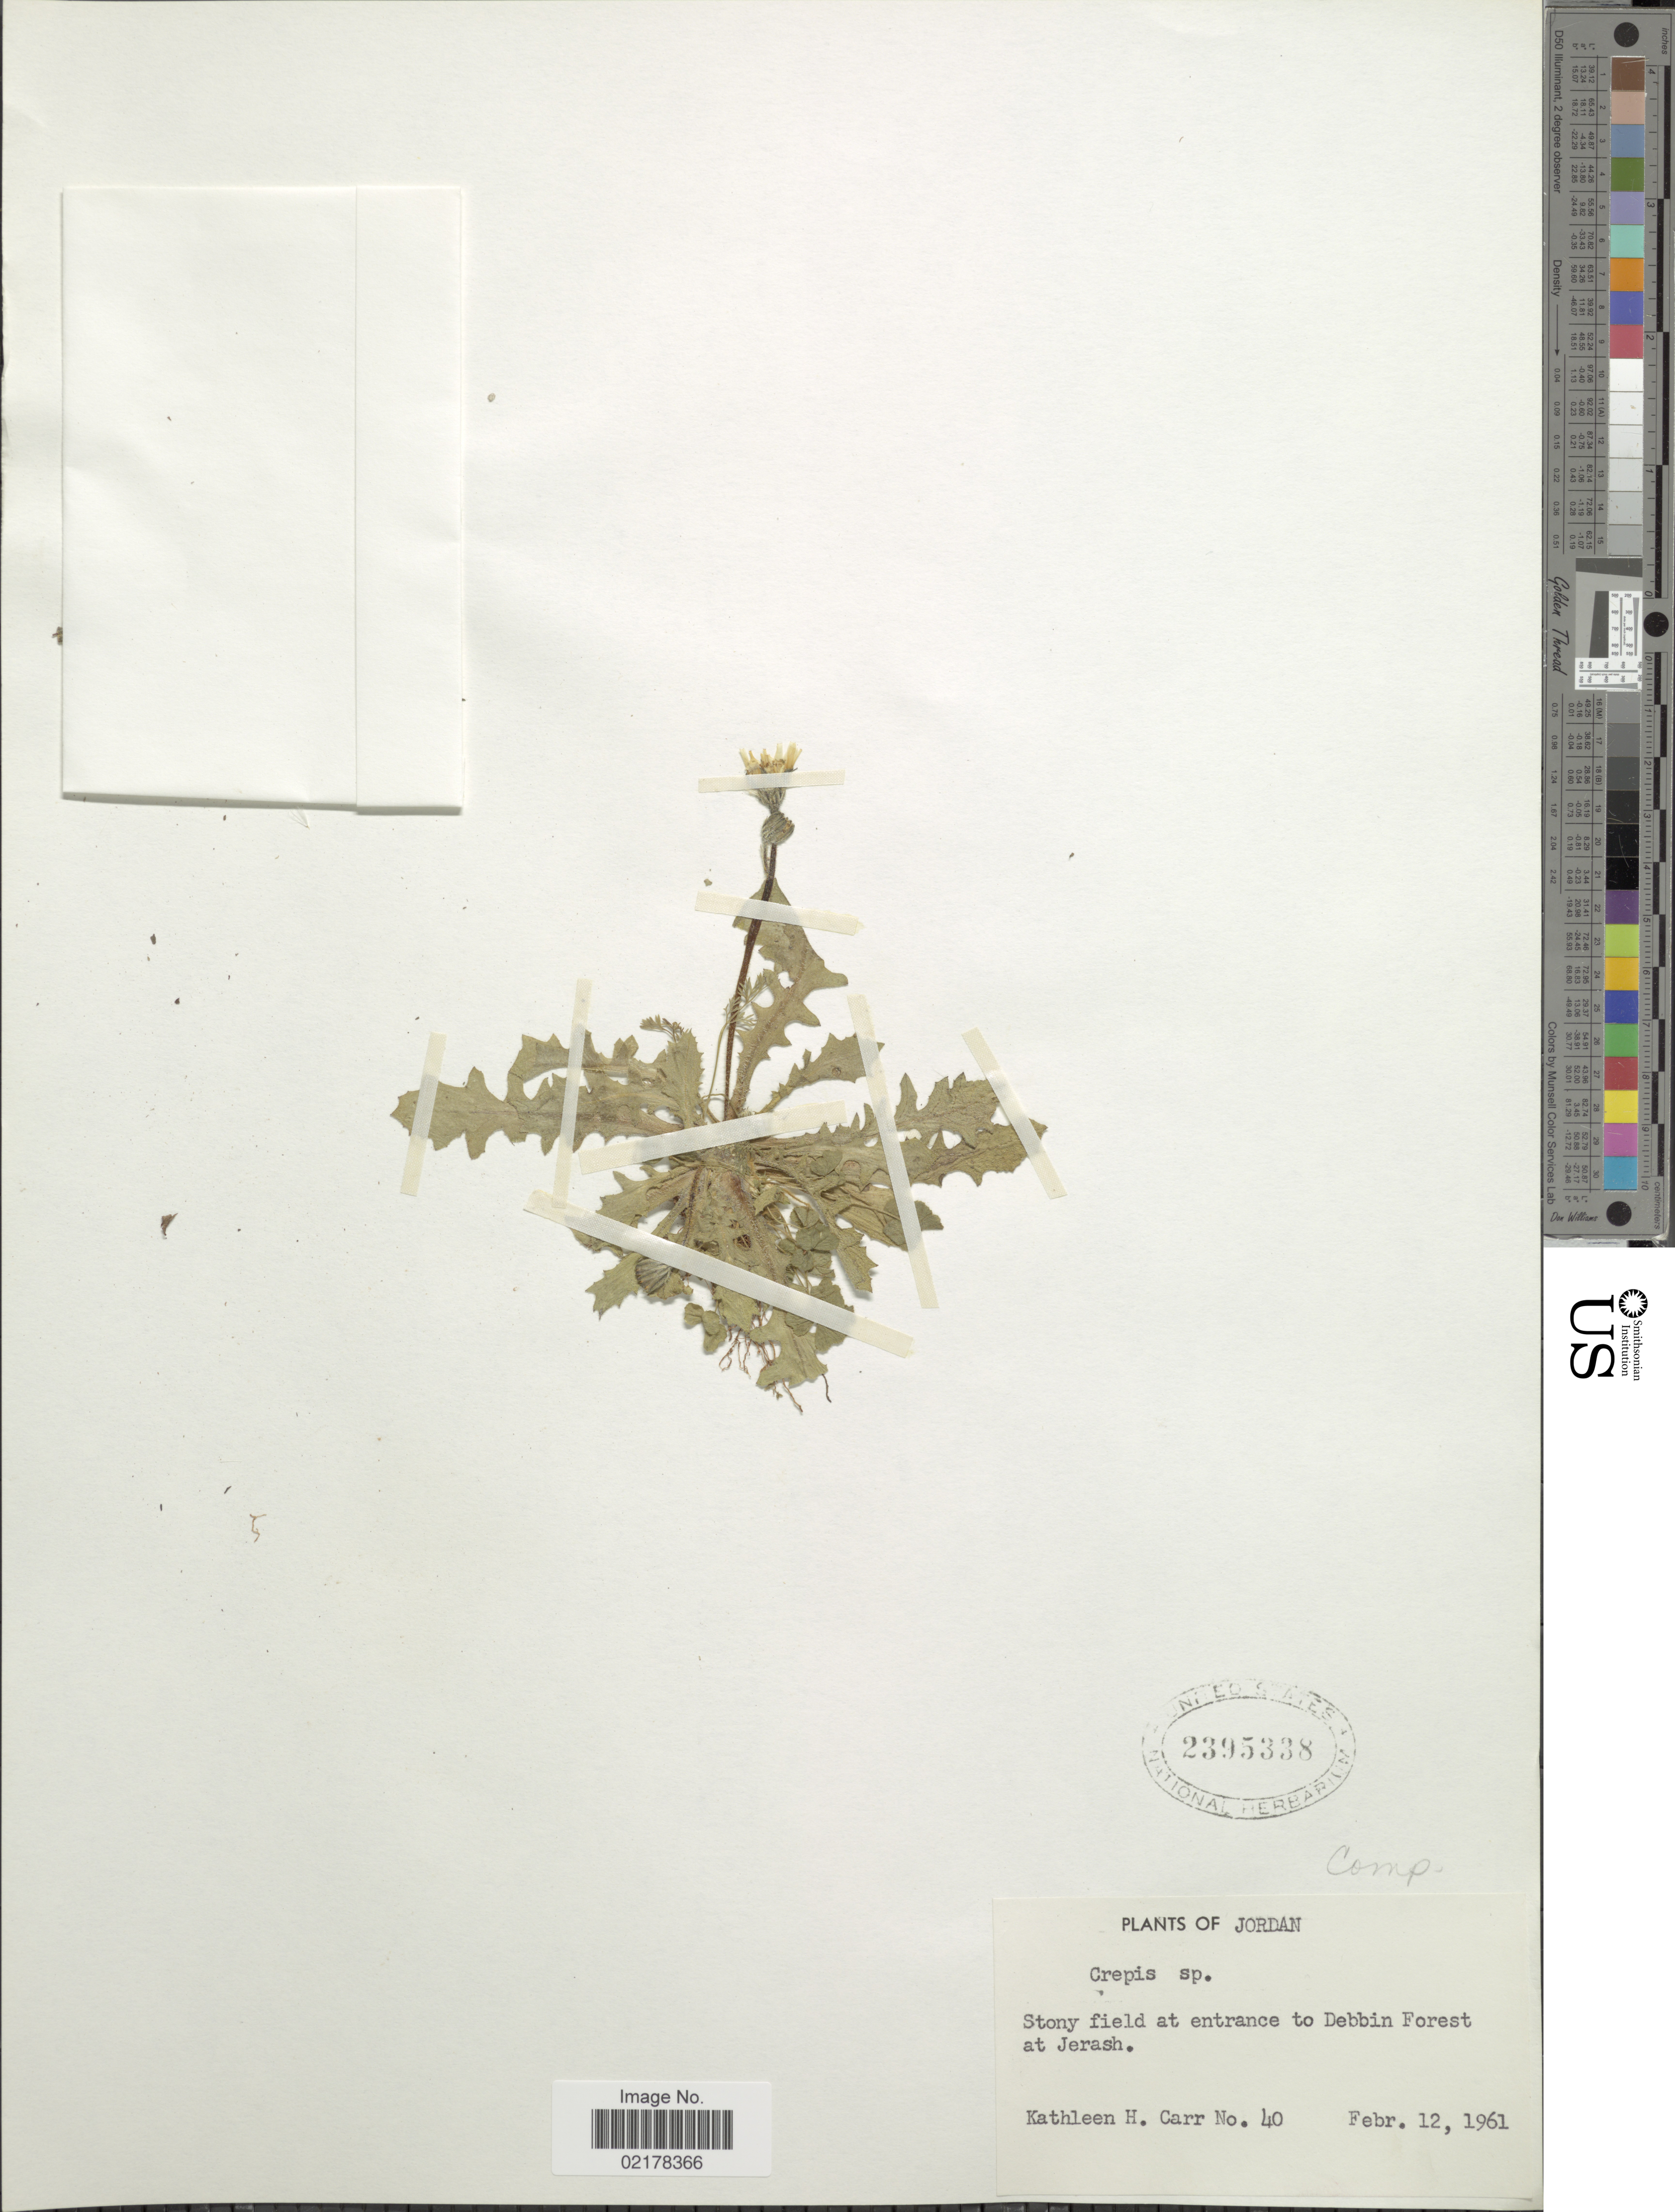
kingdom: Plantae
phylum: Tracheophyta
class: Magnoliopsida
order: Asterales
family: Asteraceae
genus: Crepis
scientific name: Crepis sp.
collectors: K. Carr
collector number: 40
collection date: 1961-02-12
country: Jordan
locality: Stony field at entrance to Debbin Forest at Jerash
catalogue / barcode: US 2395338